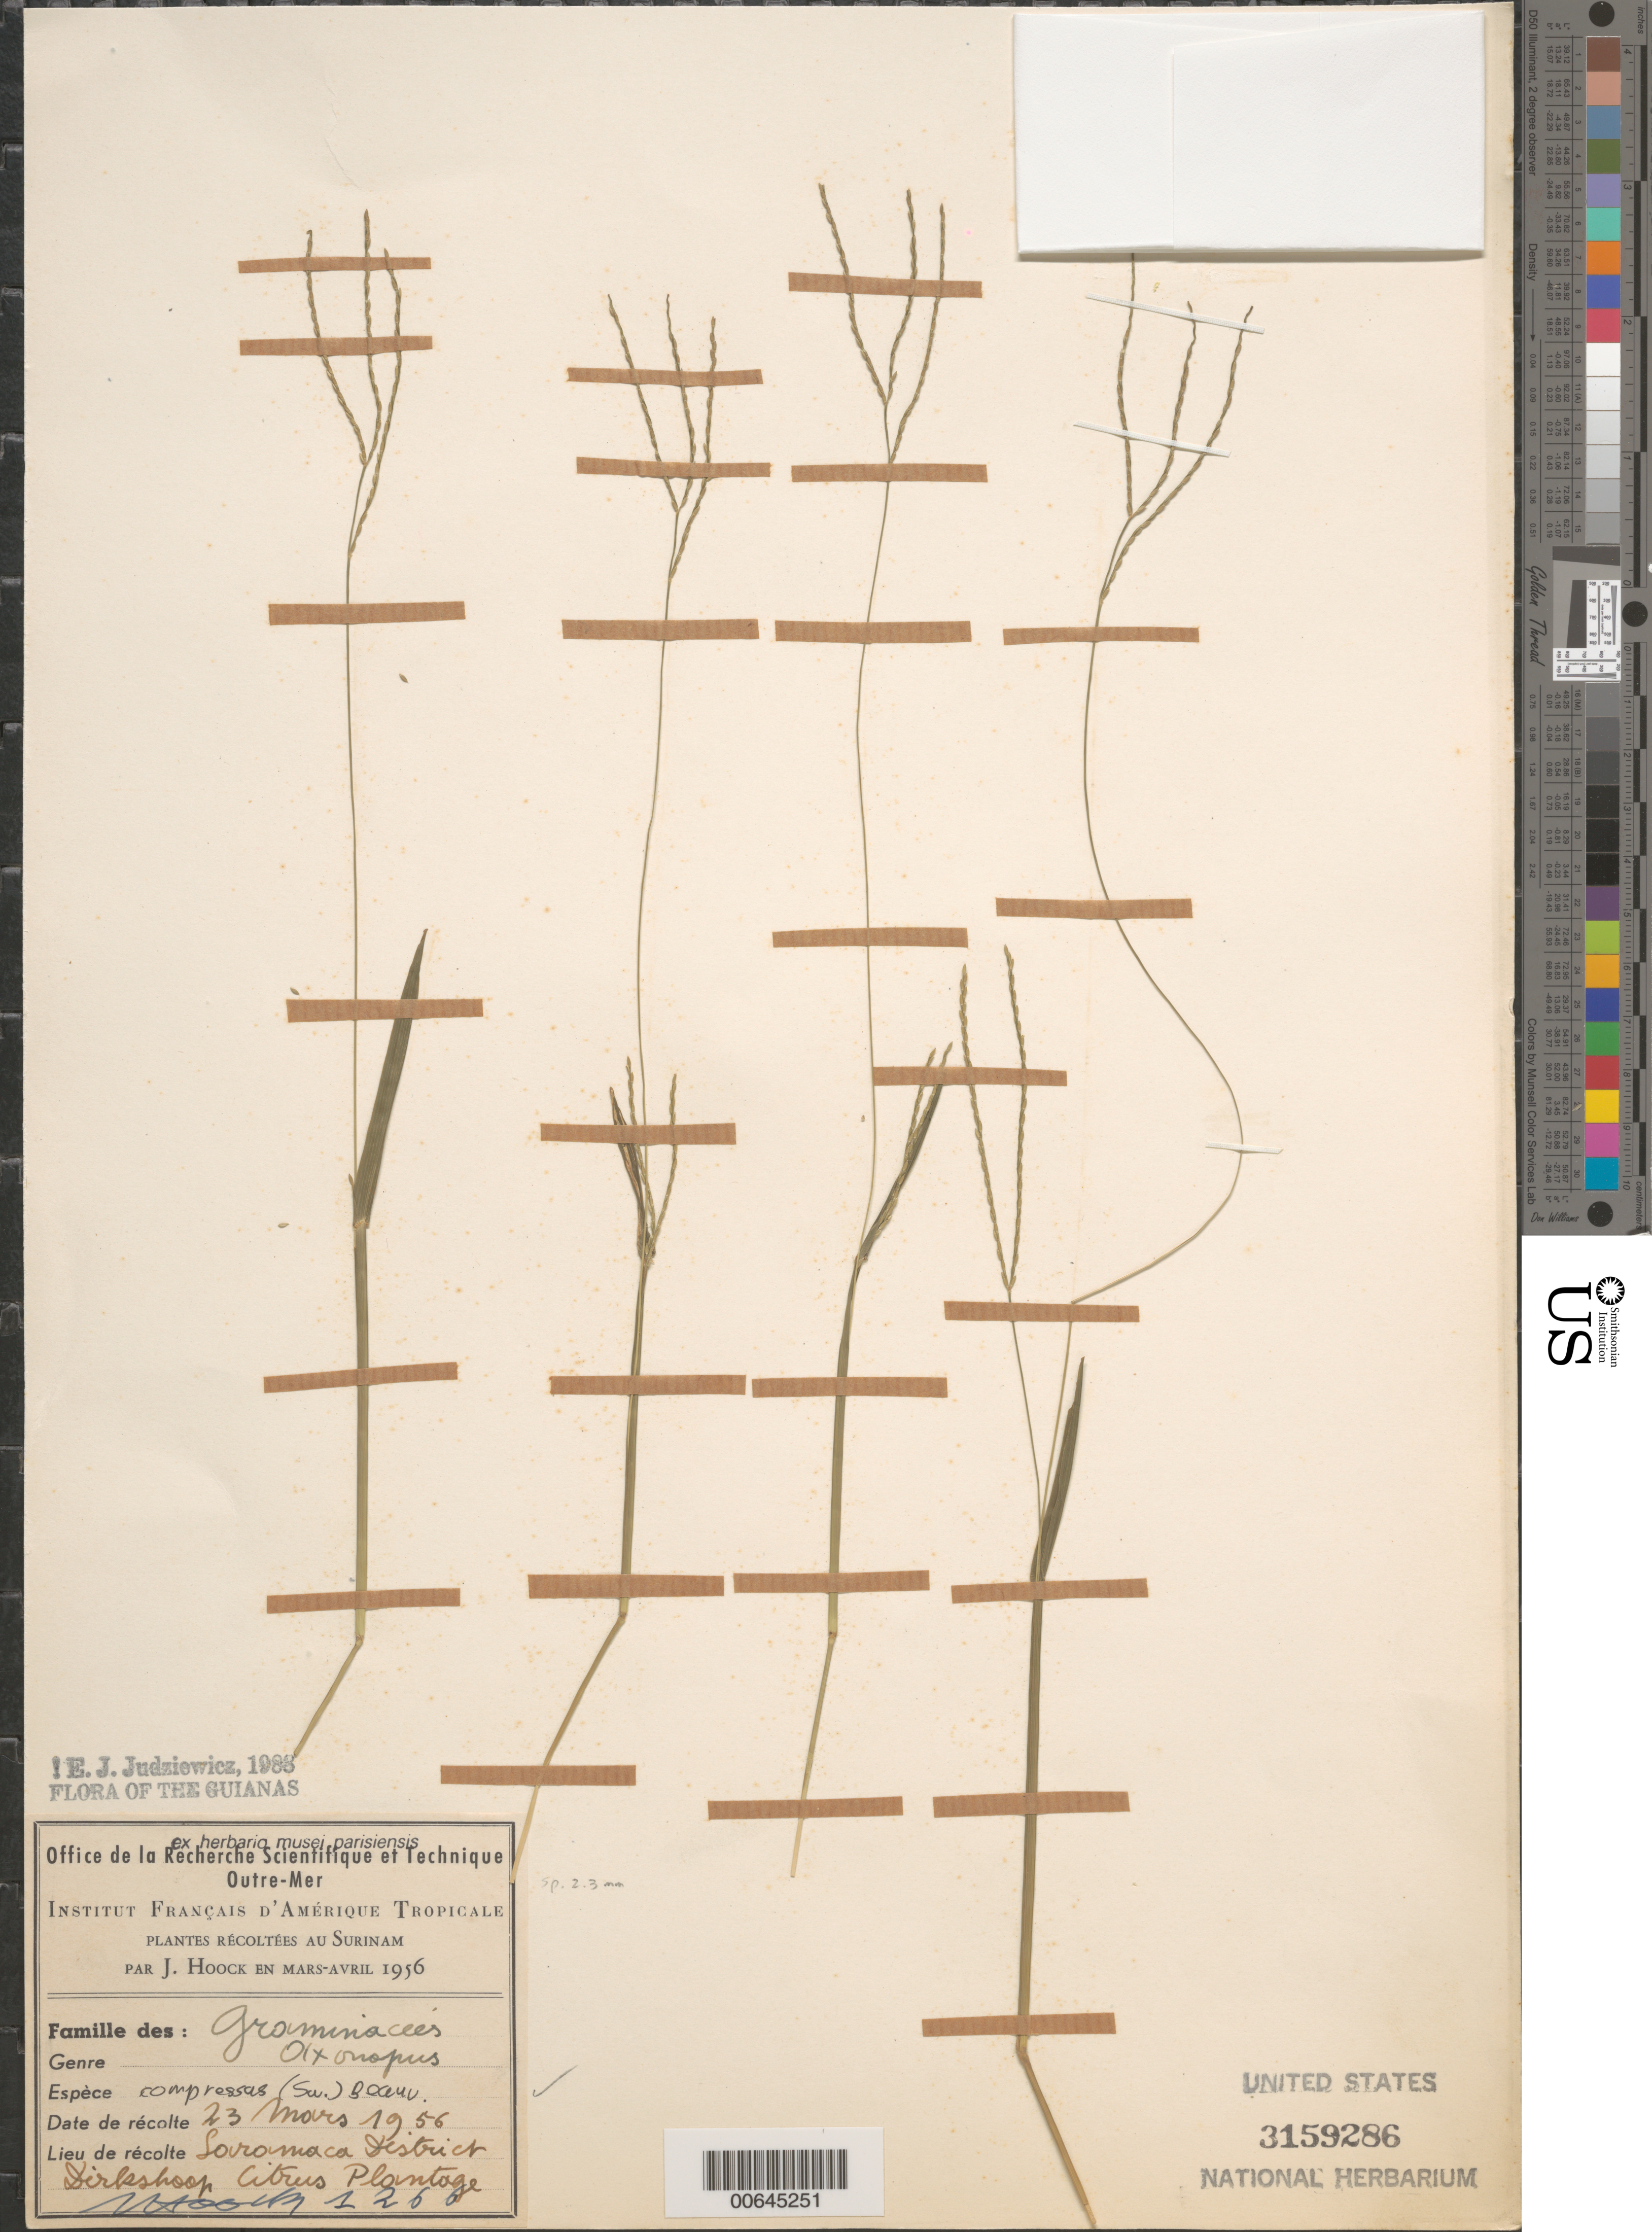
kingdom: Plantae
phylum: Tracheophyta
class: Liliopsida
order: Poales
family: Poaceae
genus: Axonopus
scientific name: Axonopus compressus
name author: (Sw.) P. Beauv.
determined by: Judziewicz, E. J.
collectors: J. Hoock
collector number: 1266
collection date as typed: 23-Mar-56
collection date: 1956-03-23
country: Suriname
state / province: Saramacca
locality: Dirkshoop Citrus Plantage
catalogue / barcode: US 3159286